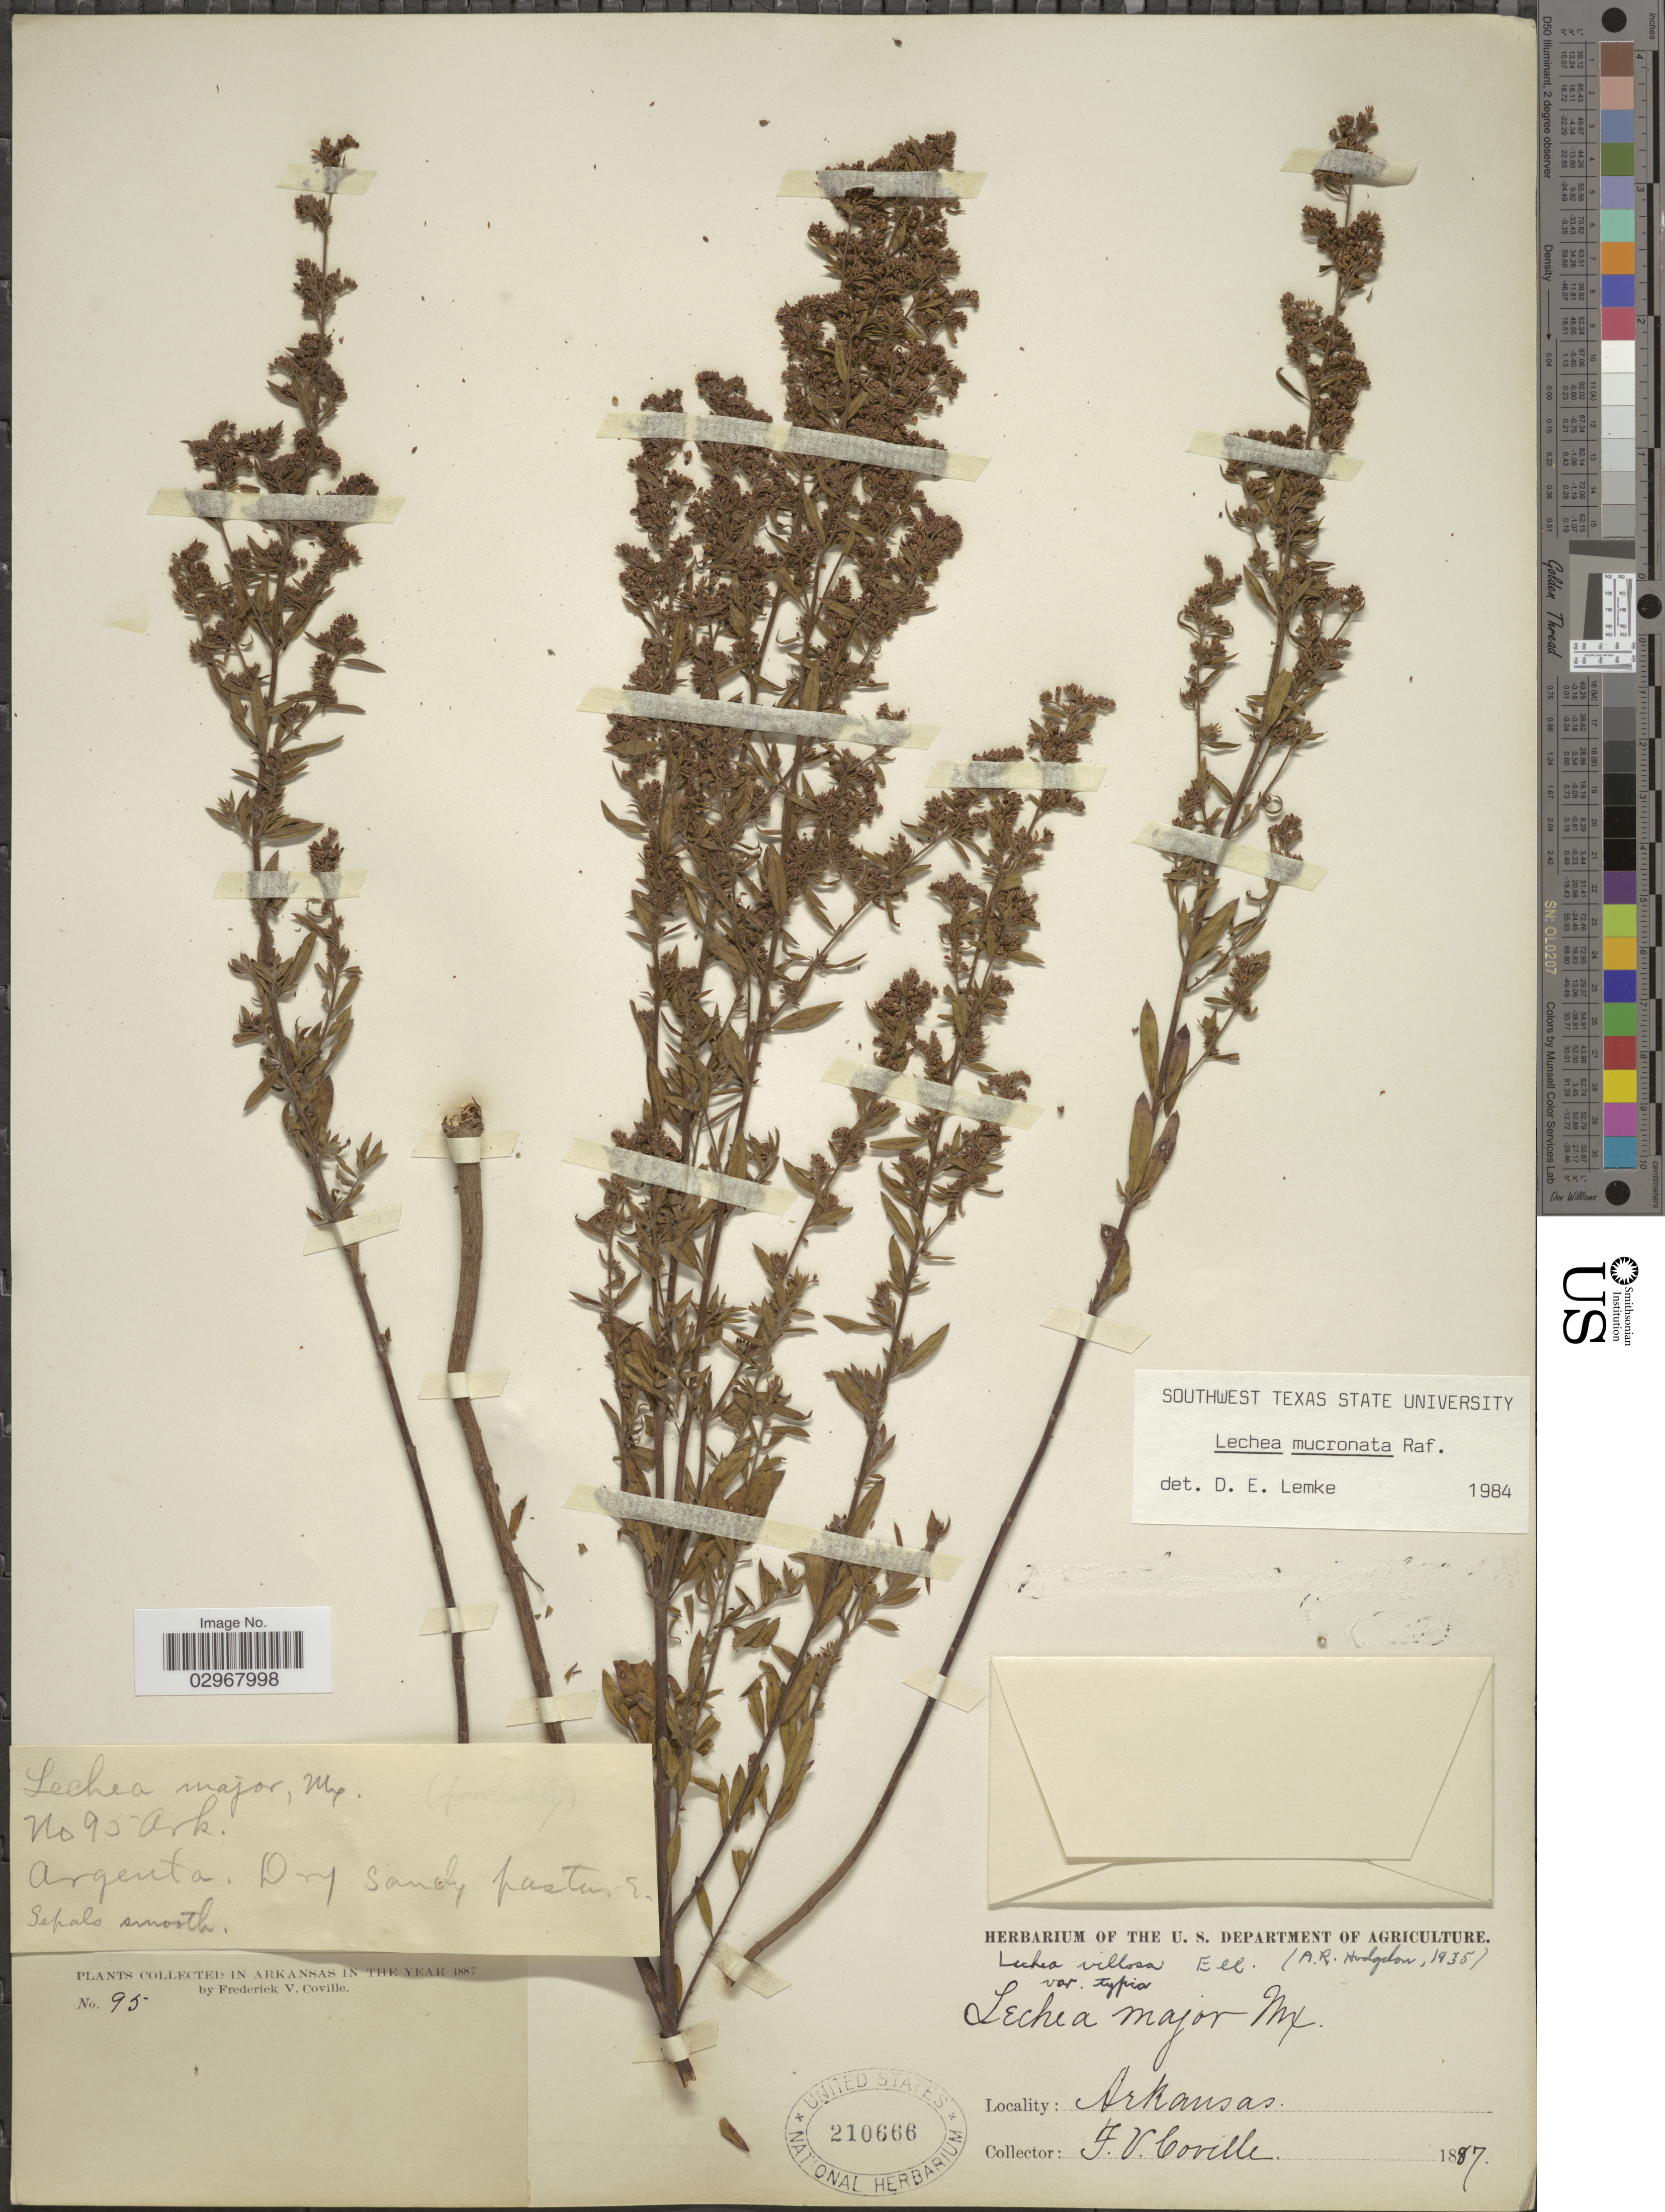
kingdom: Plantae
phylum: Tracheophyta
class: Magnoliopsida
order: Malvales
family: Cistaceae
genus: Lechea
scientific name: Lechea mucronata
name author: Raf.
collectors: F. V. Coville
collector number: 95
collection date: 1887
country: United States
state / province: Arkansas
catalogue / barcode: US 210666